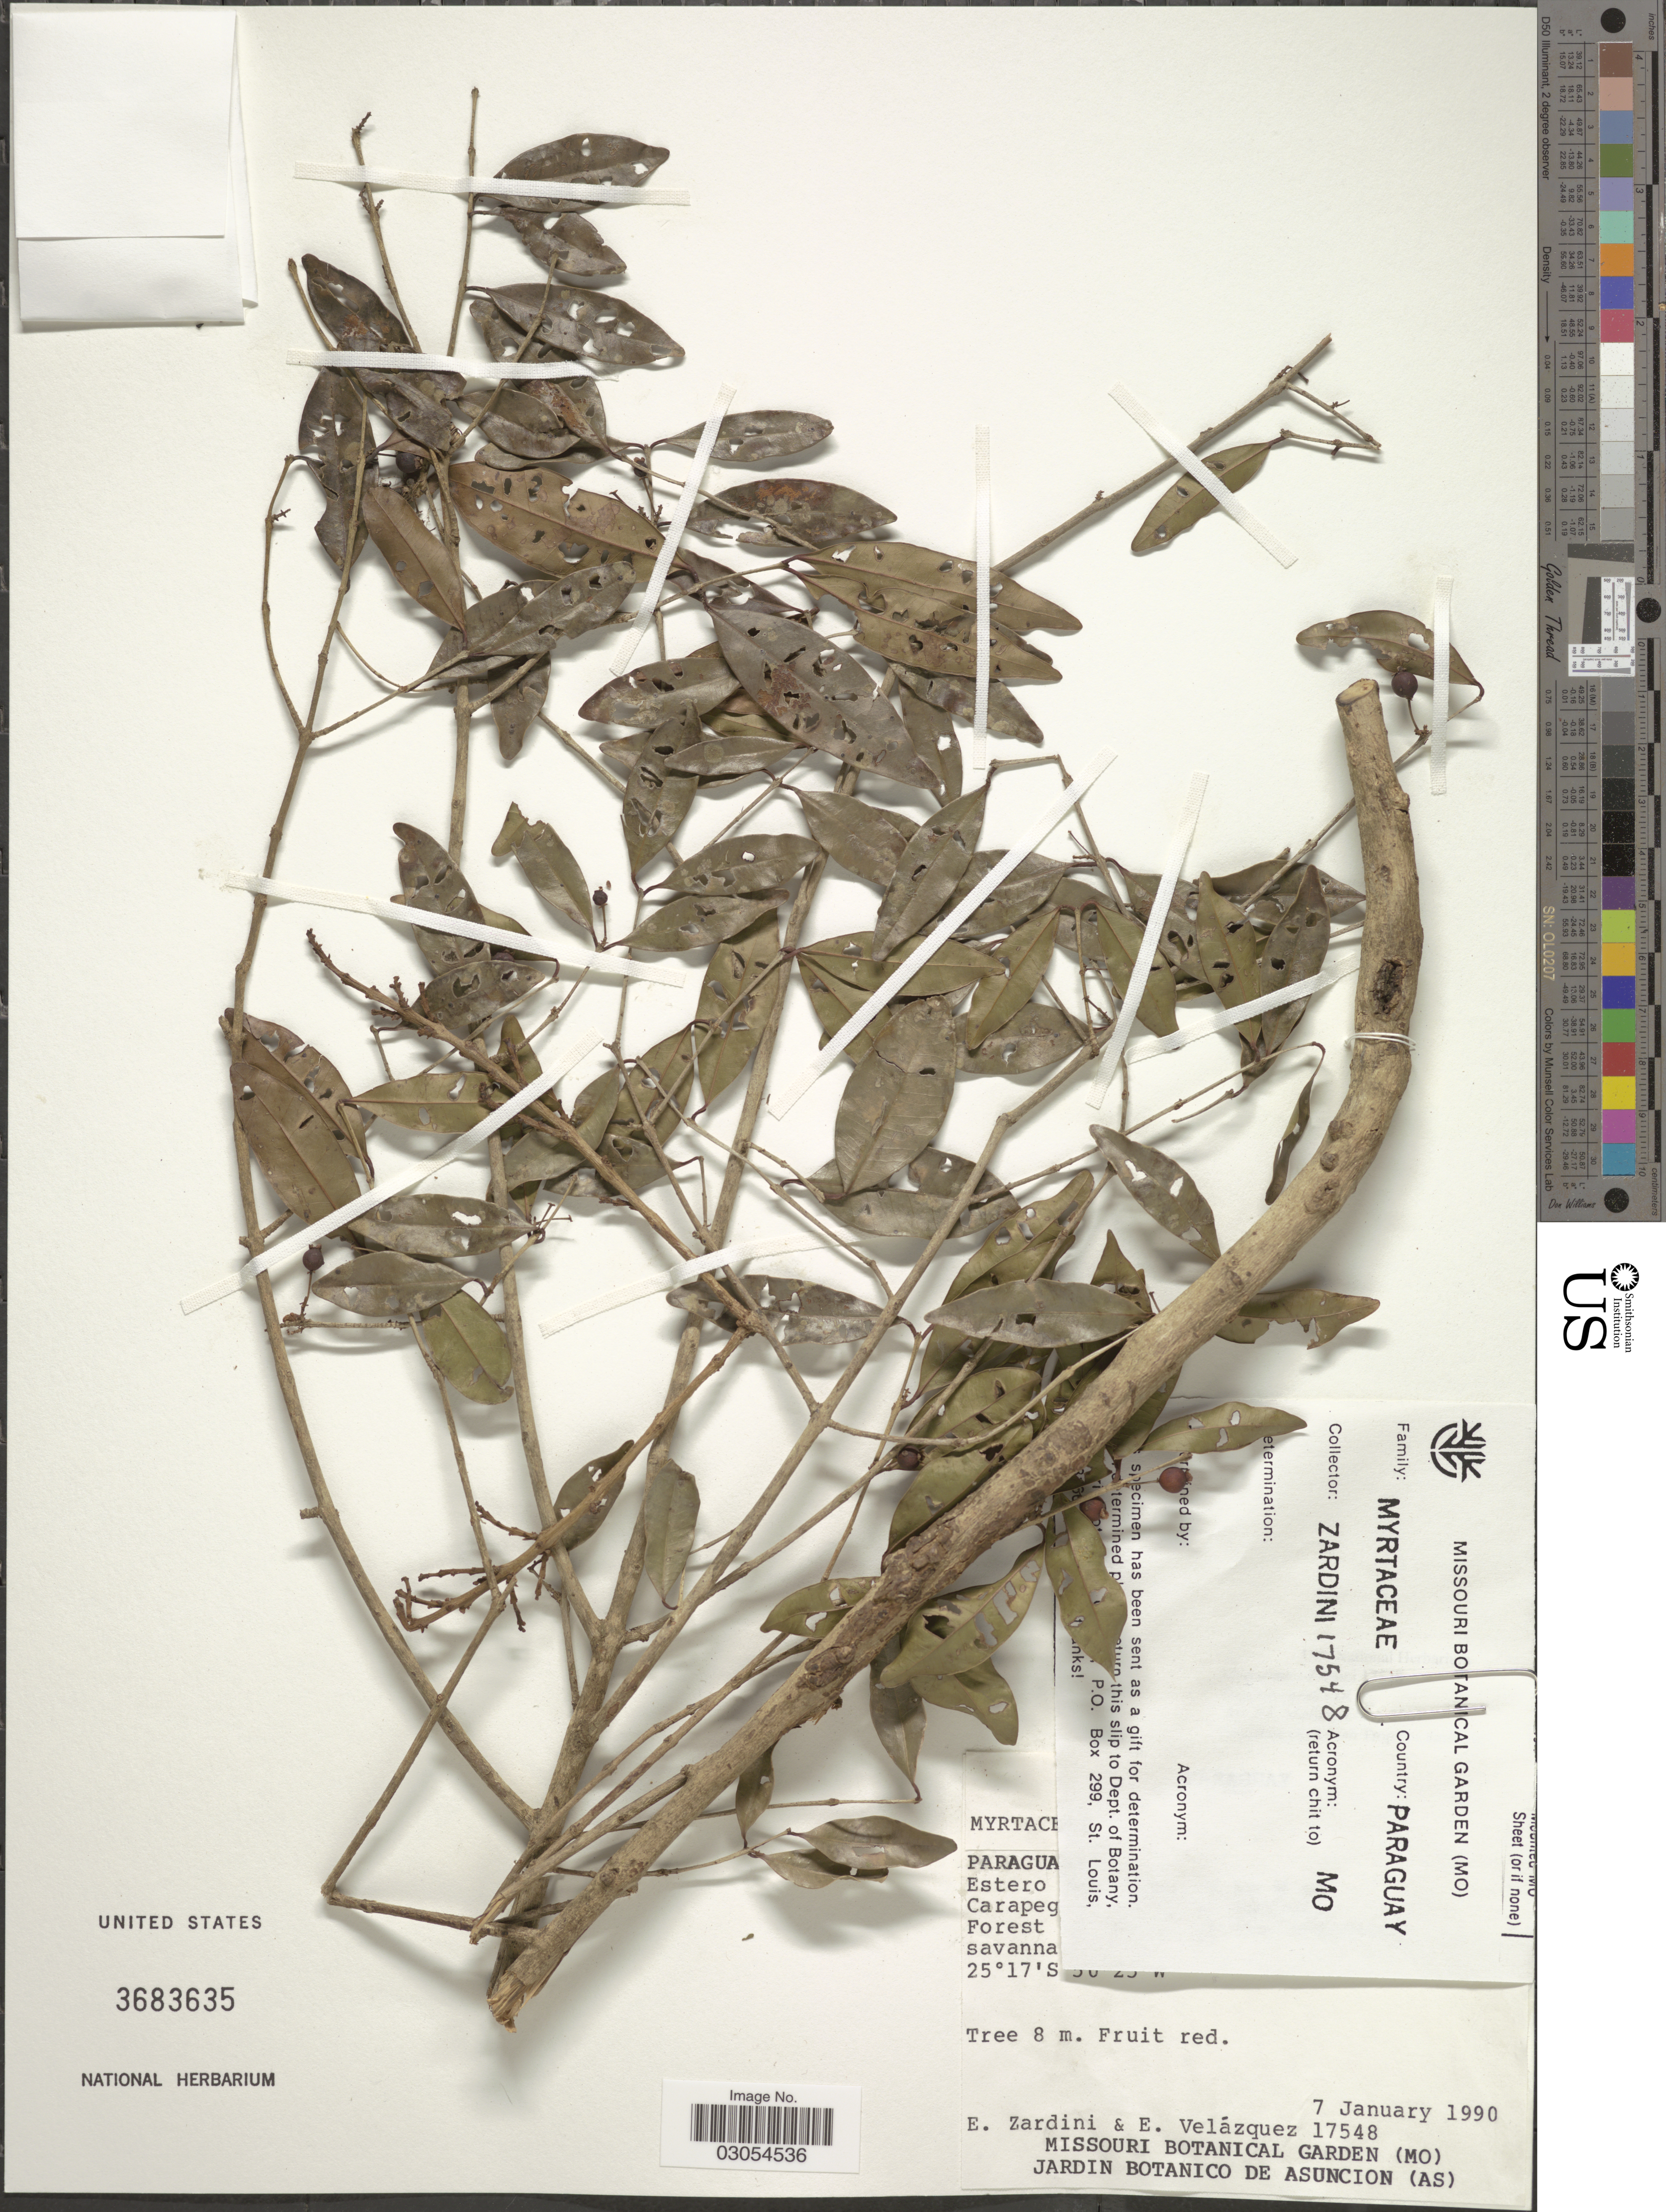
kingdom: Plantae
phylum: Tracheophyta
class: Magnoliopsida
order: Myrtales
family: Myrtaceae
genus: Eugenia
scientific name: Eugenia egensis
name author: DC.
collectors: E. Zardini & E. Velázquez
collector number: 17548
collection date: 1990-01-07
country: Paraguay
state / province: Paraguari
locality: Estero del Ypoa, 19 km W of Carapegua, north of Pacheco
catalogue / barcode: US 3683635